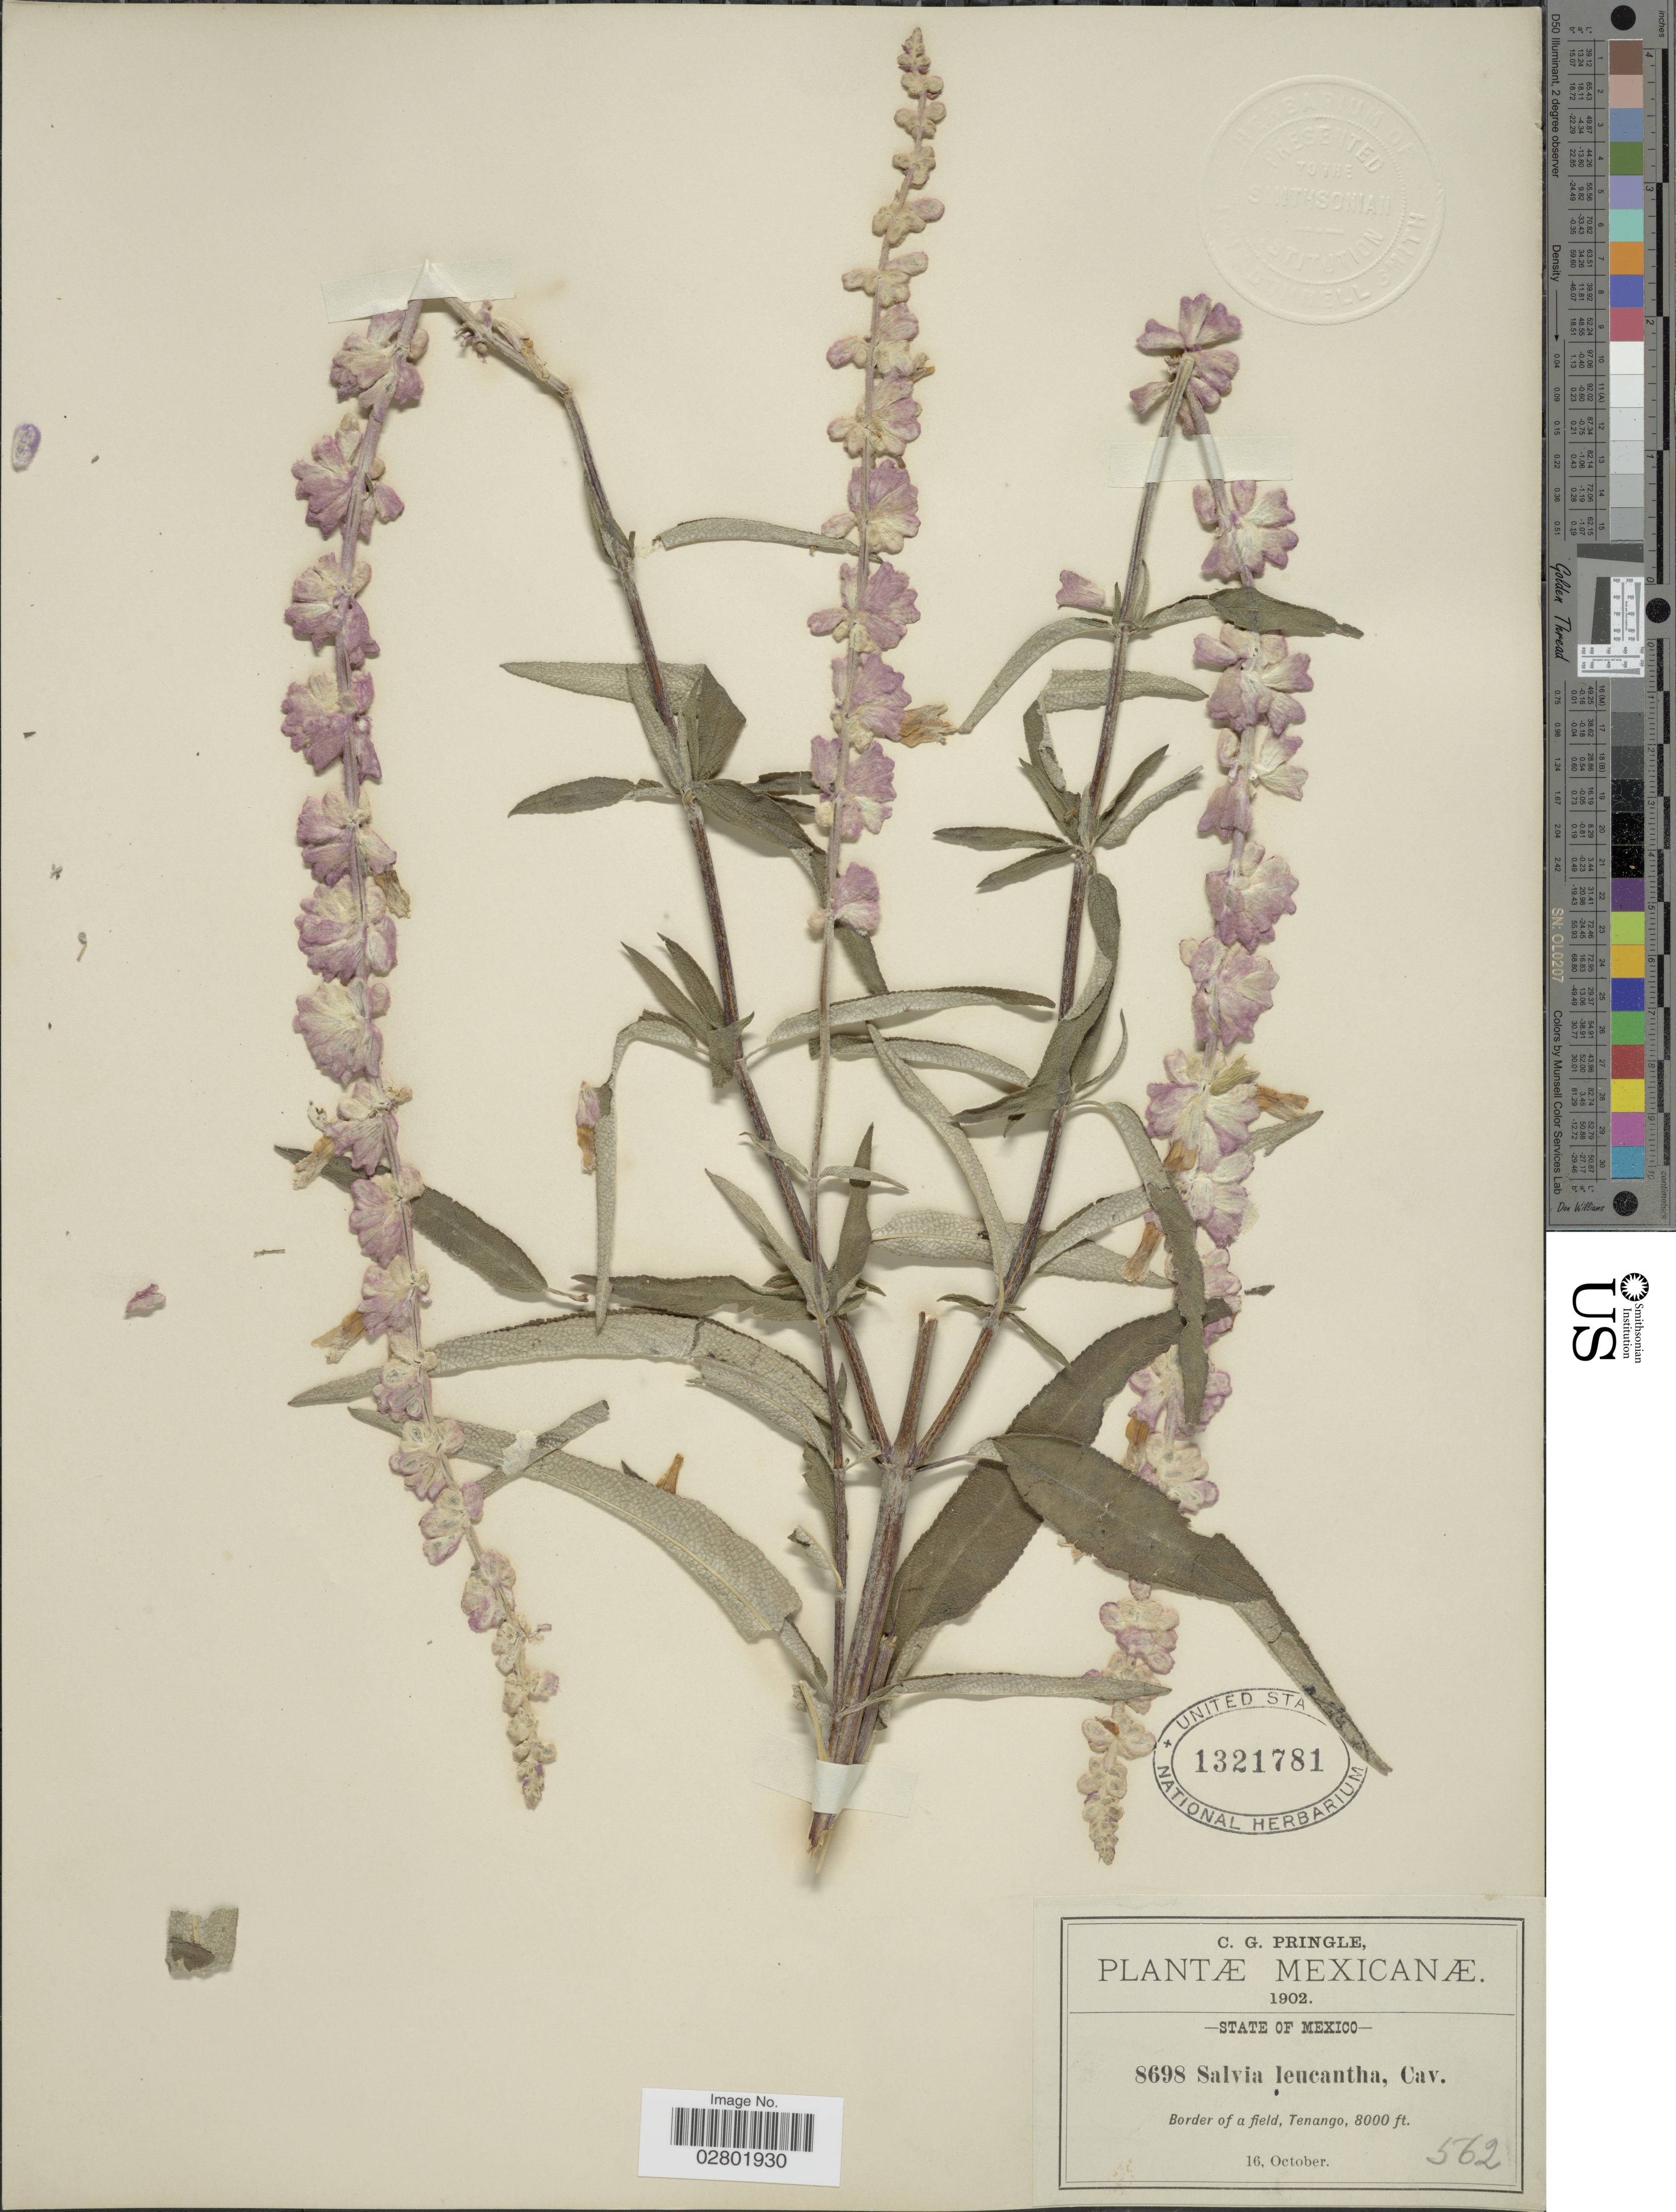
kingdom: Plantae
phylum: Tracheophyta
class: Magnoliopsida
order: Lamiales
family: Lamiaceae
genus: Salvia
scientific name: Salvia leucantha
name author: Cav.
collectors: C. G. Pringle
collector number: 8698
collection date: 1902-10-16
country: Mexico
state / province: México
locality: Border of a field, Tenango.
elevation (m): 2438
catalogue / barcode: US 1321781